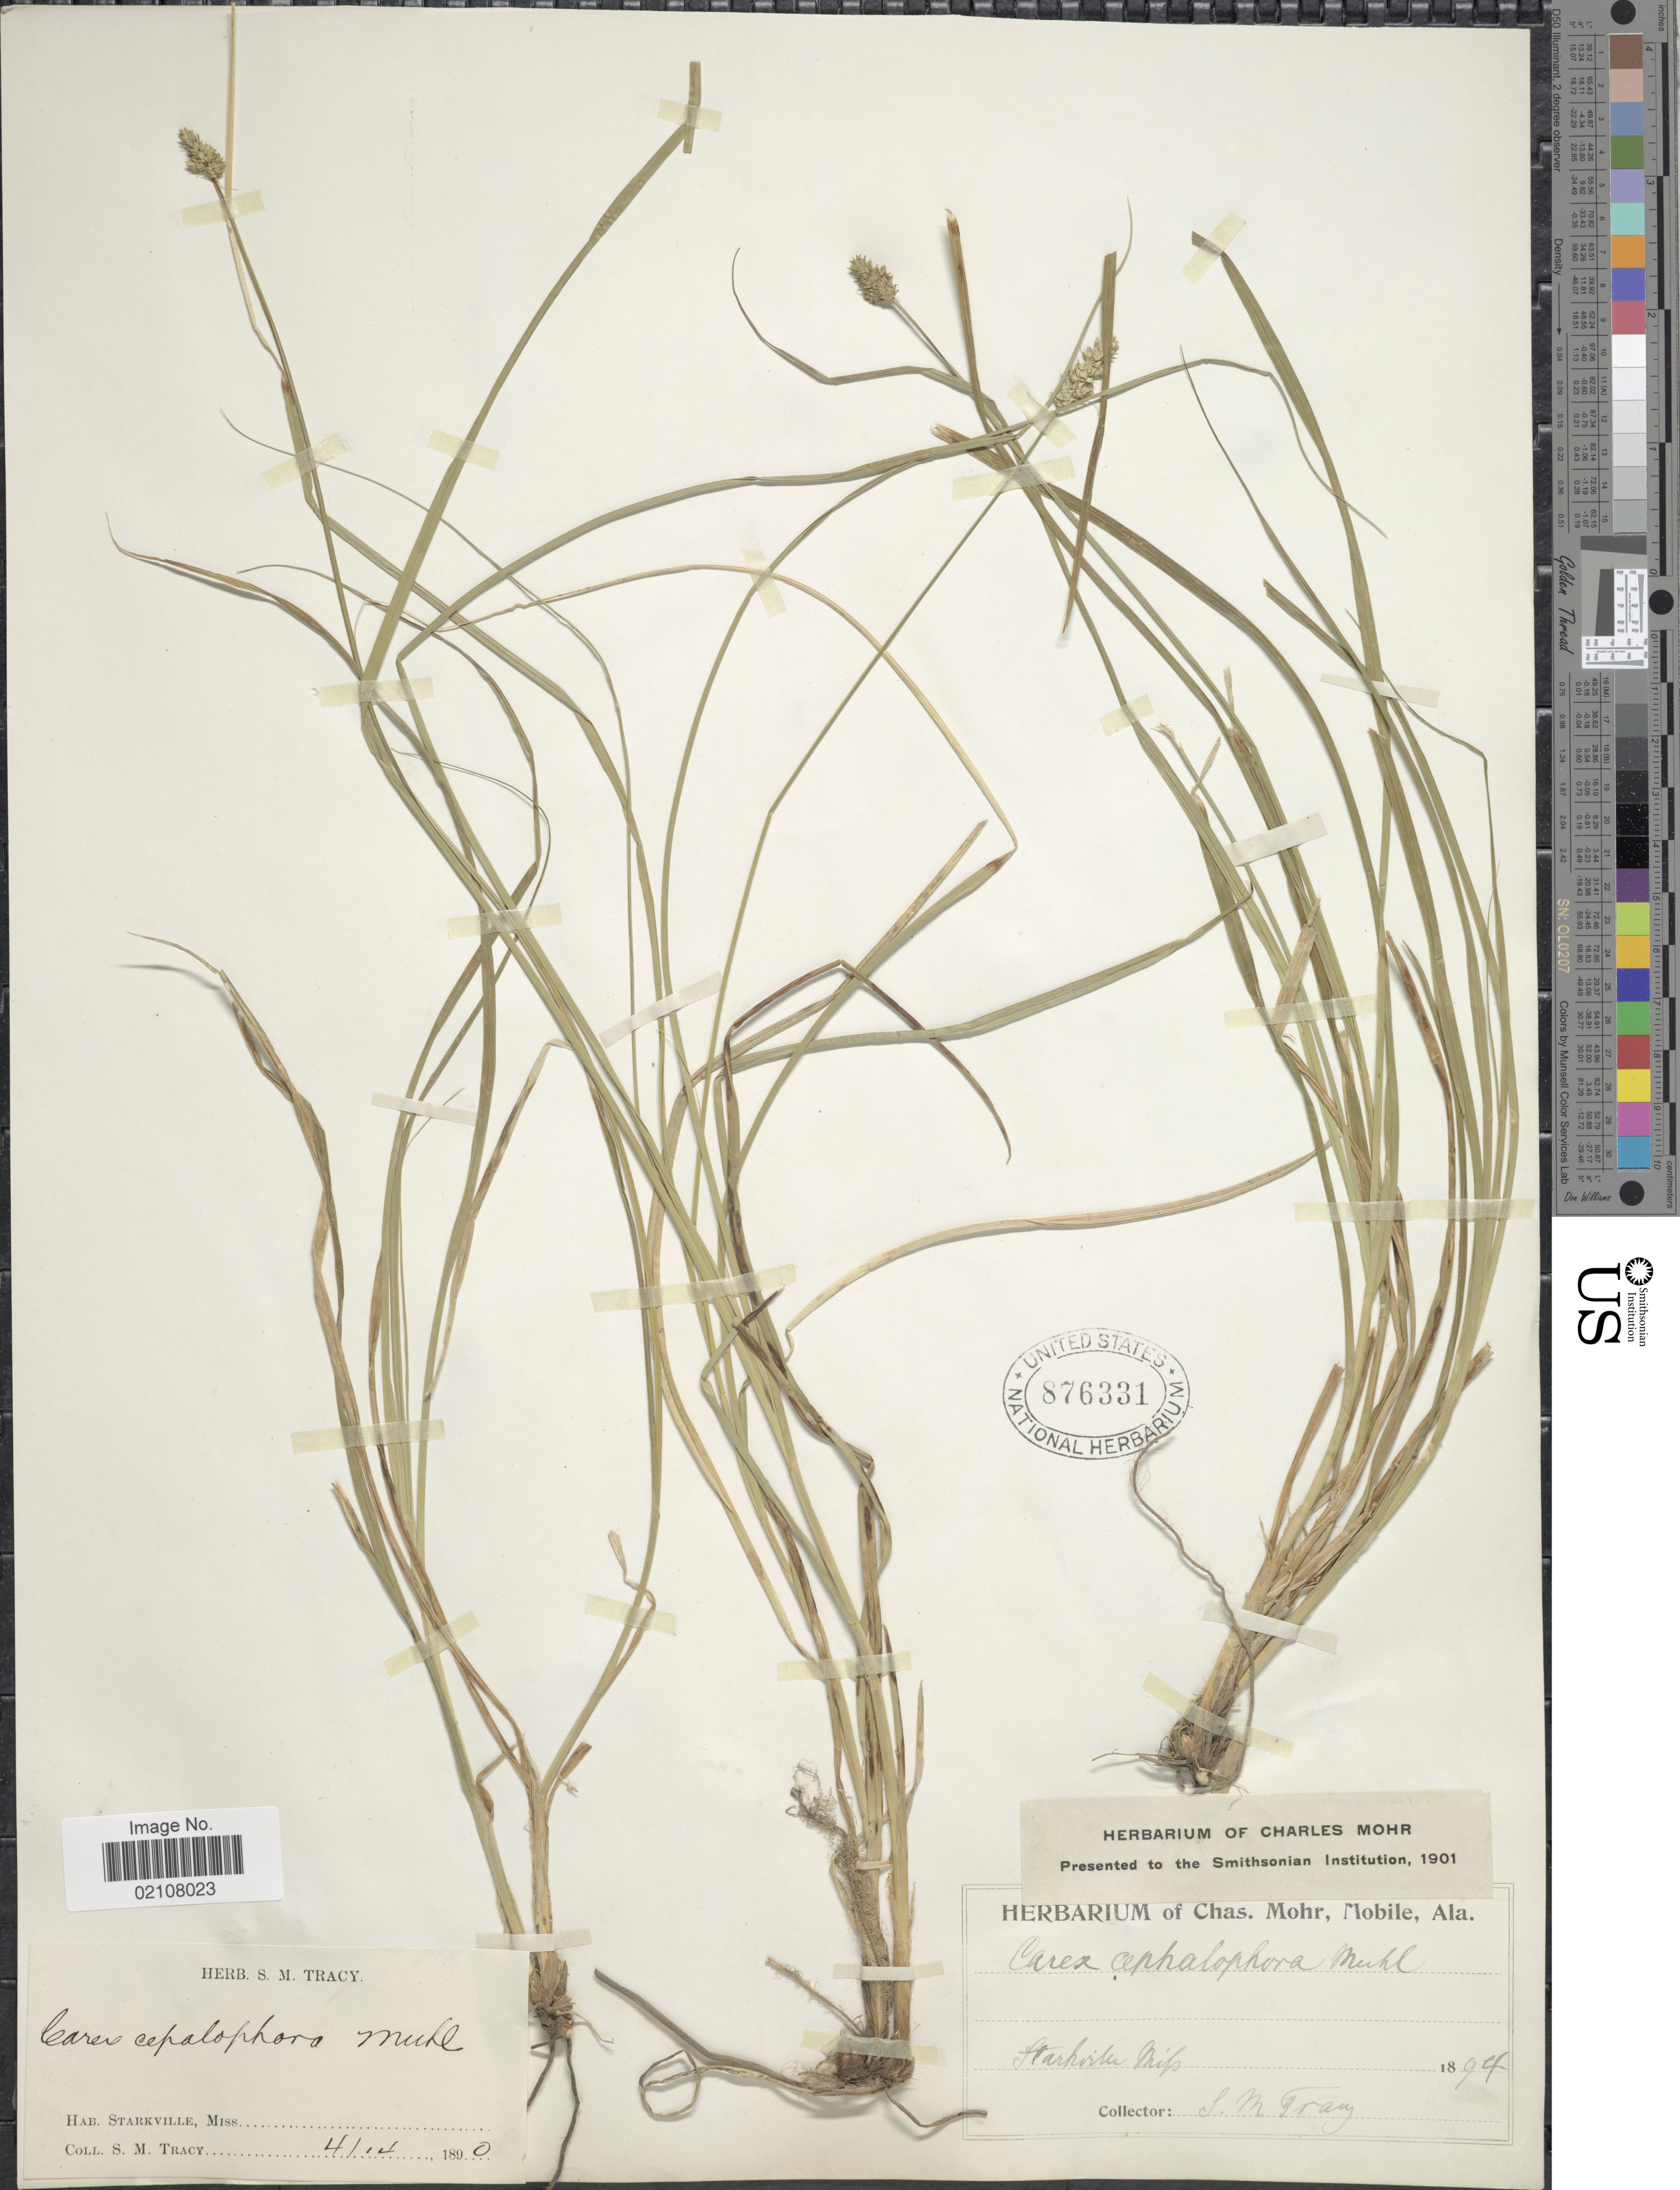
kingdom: Plantae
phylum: Tracheophyta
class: Liliopsida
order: Poales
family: Cyperaceae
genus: Carex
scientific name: Carex cephalophora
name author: Muhl. ex Willd.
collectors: S. Stracy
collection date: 1890-04-14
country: United States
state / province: Mississippi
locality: Starkville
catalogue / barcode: US 876331